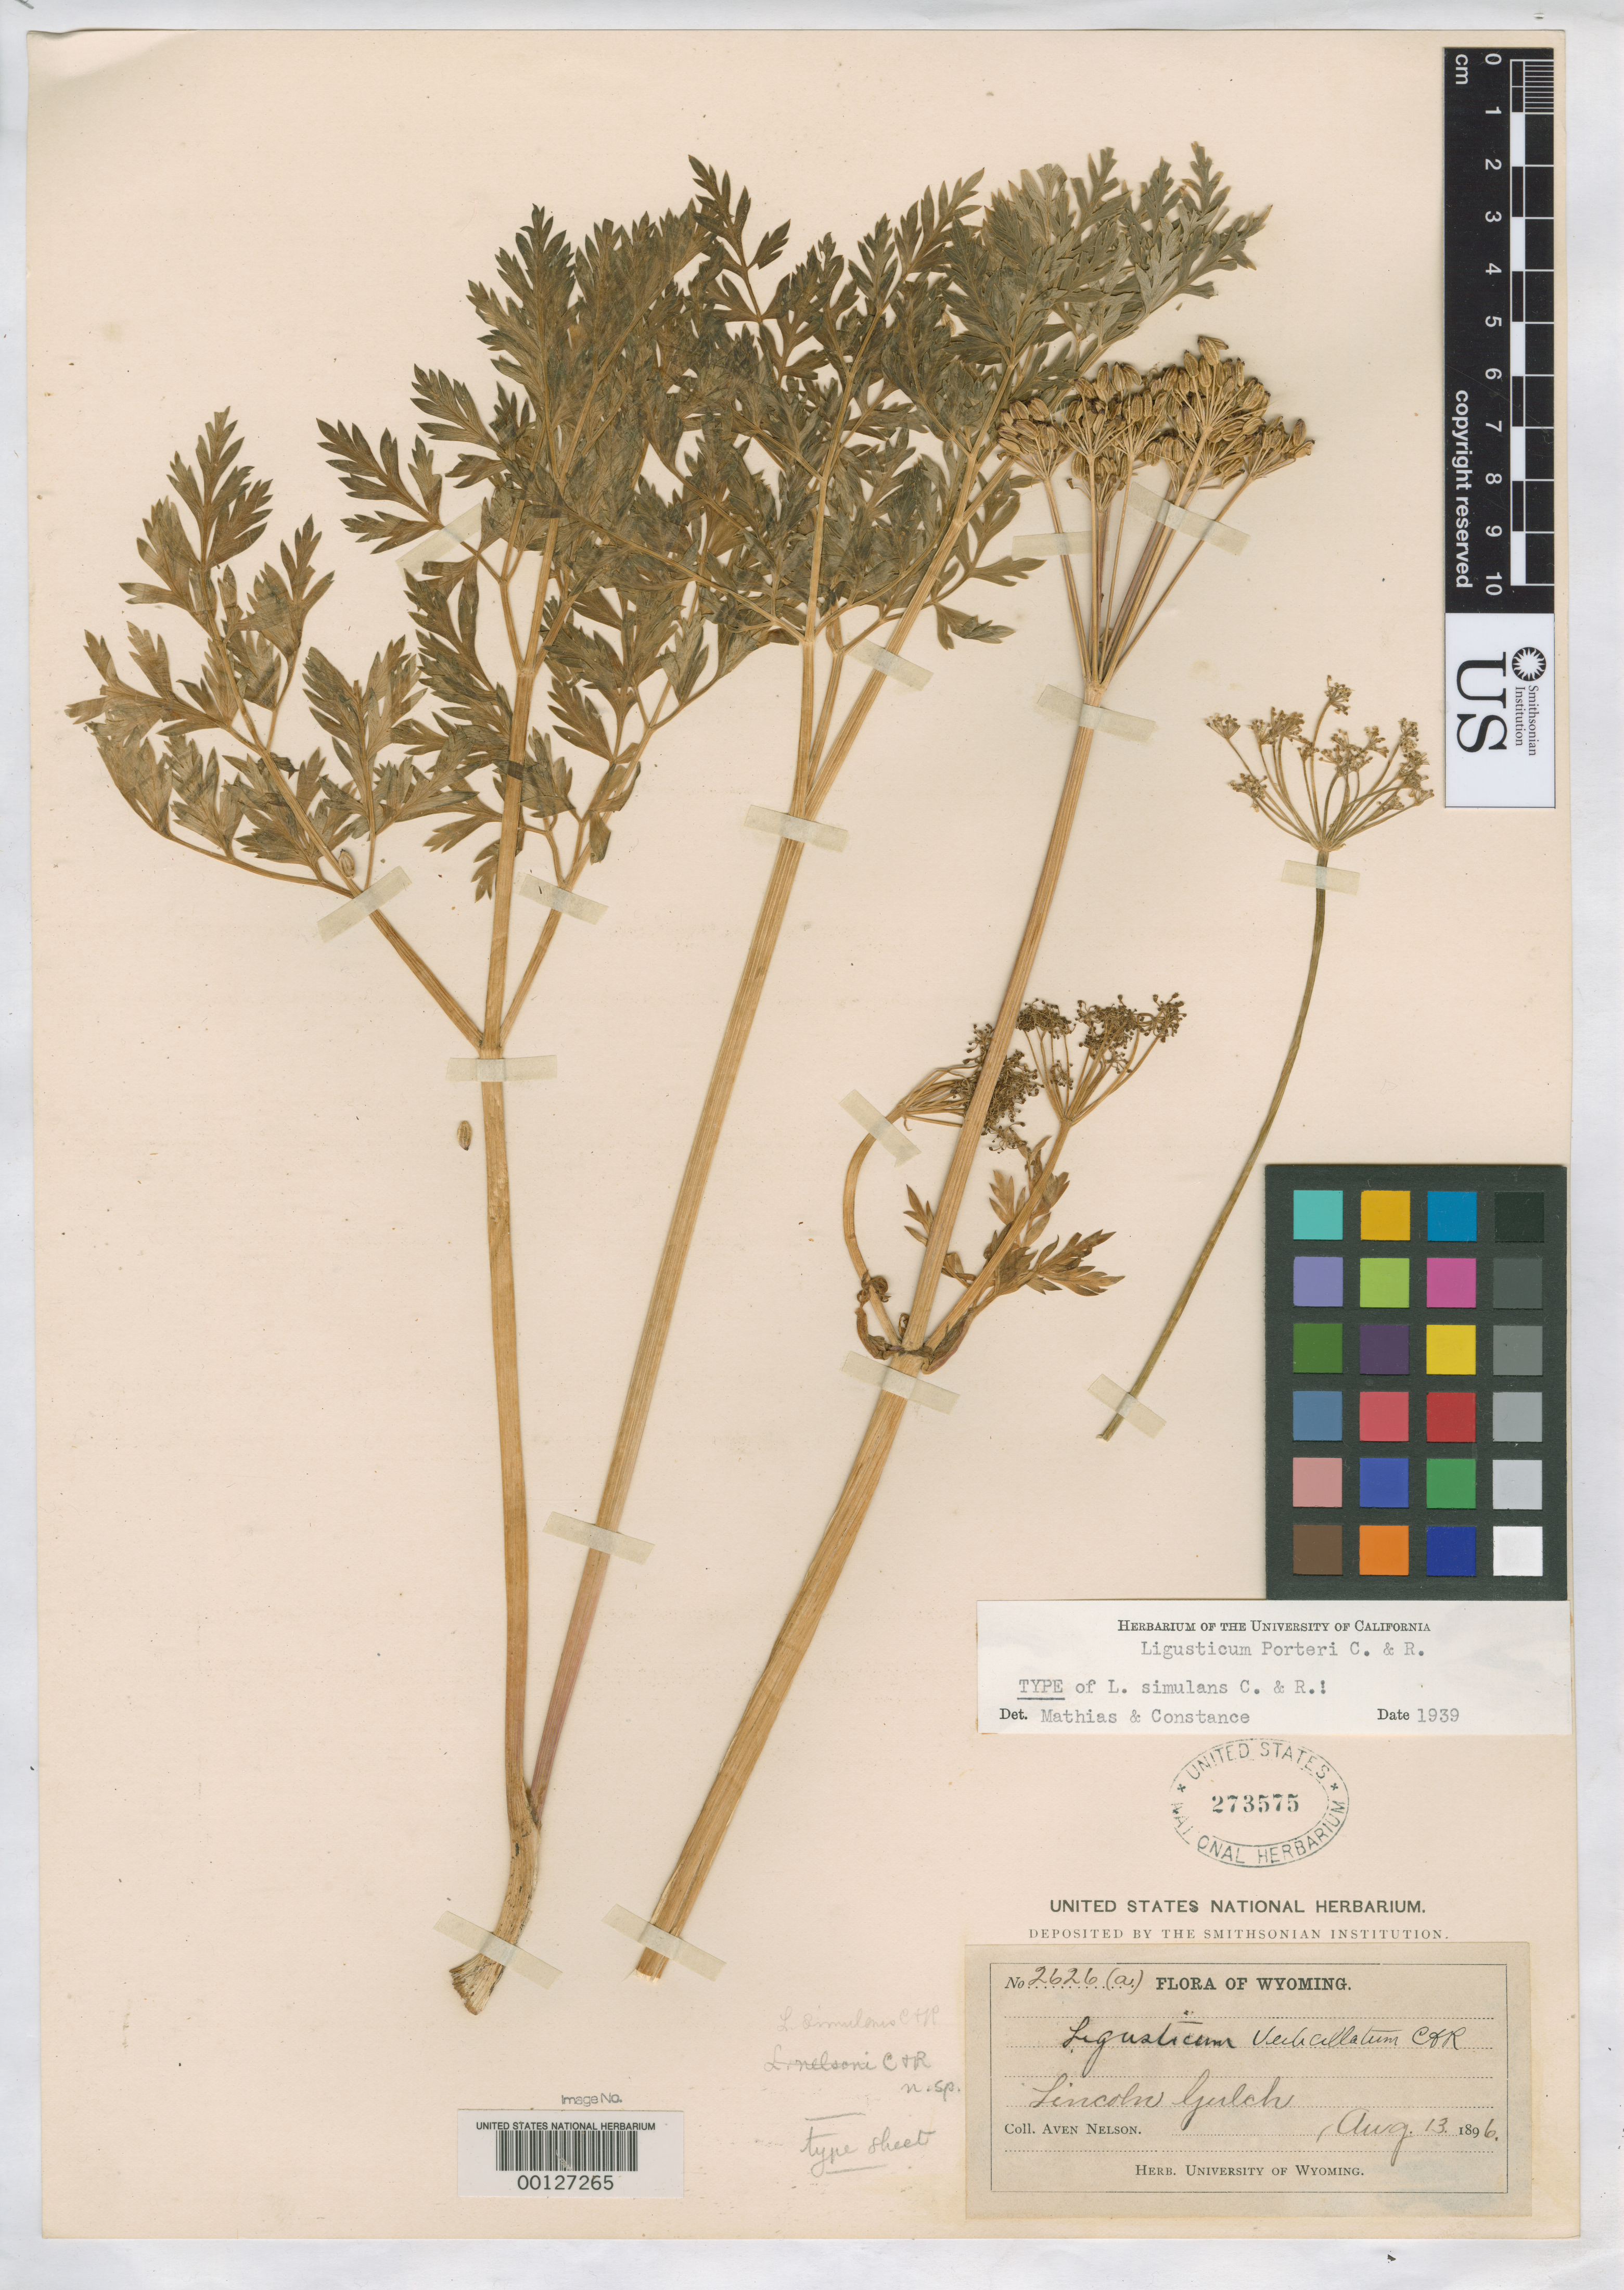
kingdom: Plantae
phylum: Tracheophyta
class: Magnoliopsida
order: Apiales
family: Apiaceae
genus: Ligusticum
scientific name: Ligusticum simulans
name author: J.M. Coult. & Rose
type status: Holotype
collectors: A. Nelson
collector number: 2626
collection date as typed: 13 Aug 1896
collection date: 1896-08-13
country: United States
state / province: Wyoming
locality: Lincoln Gulch.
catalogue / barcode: US 273575